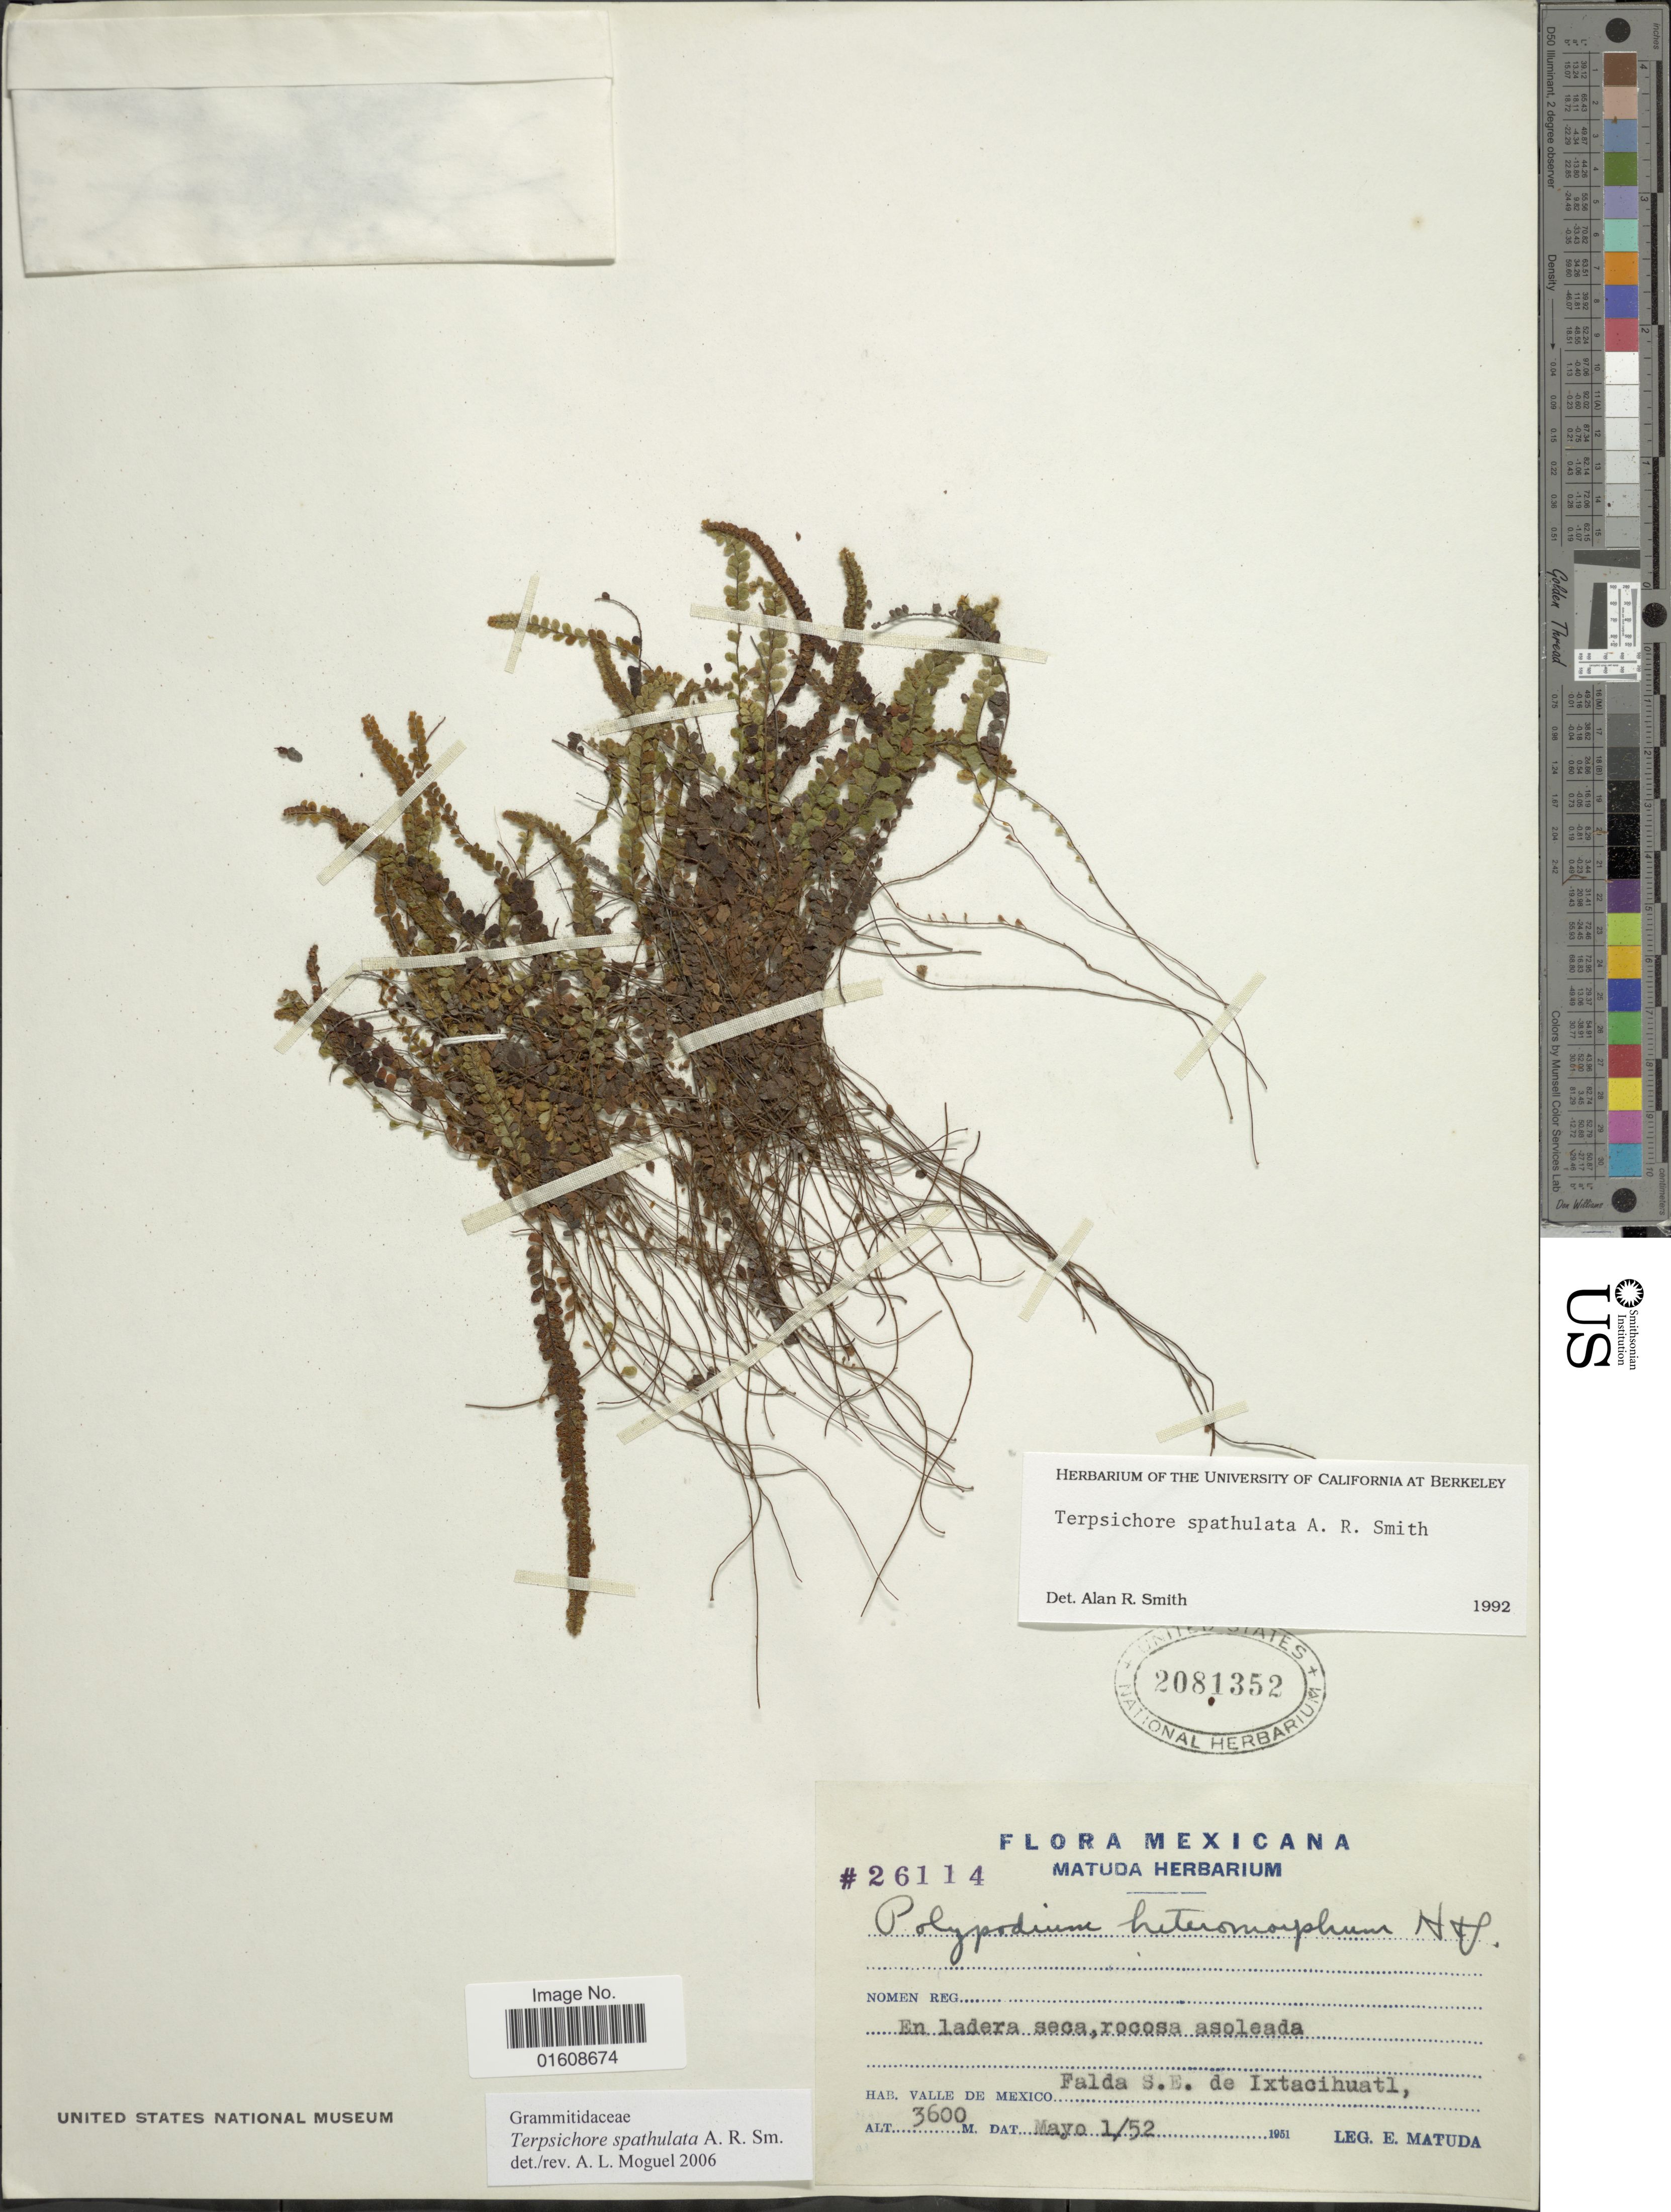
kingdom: Plantae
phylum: Tracheophyta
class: Polypodiopsida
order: Polypodiales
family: Polypodiaceae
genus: Alansmia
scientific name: Alansmia spathulata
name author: (A.R. Sm.) Moguel & M. Kessler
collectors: E. Matuda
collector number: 26114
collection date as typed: Transcribed d/m/y: 1/5/52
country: Mexico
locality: Valle de Mexico. Falda S.E. de Ixtacihuatl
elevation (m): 3600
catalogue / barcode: US 2081352